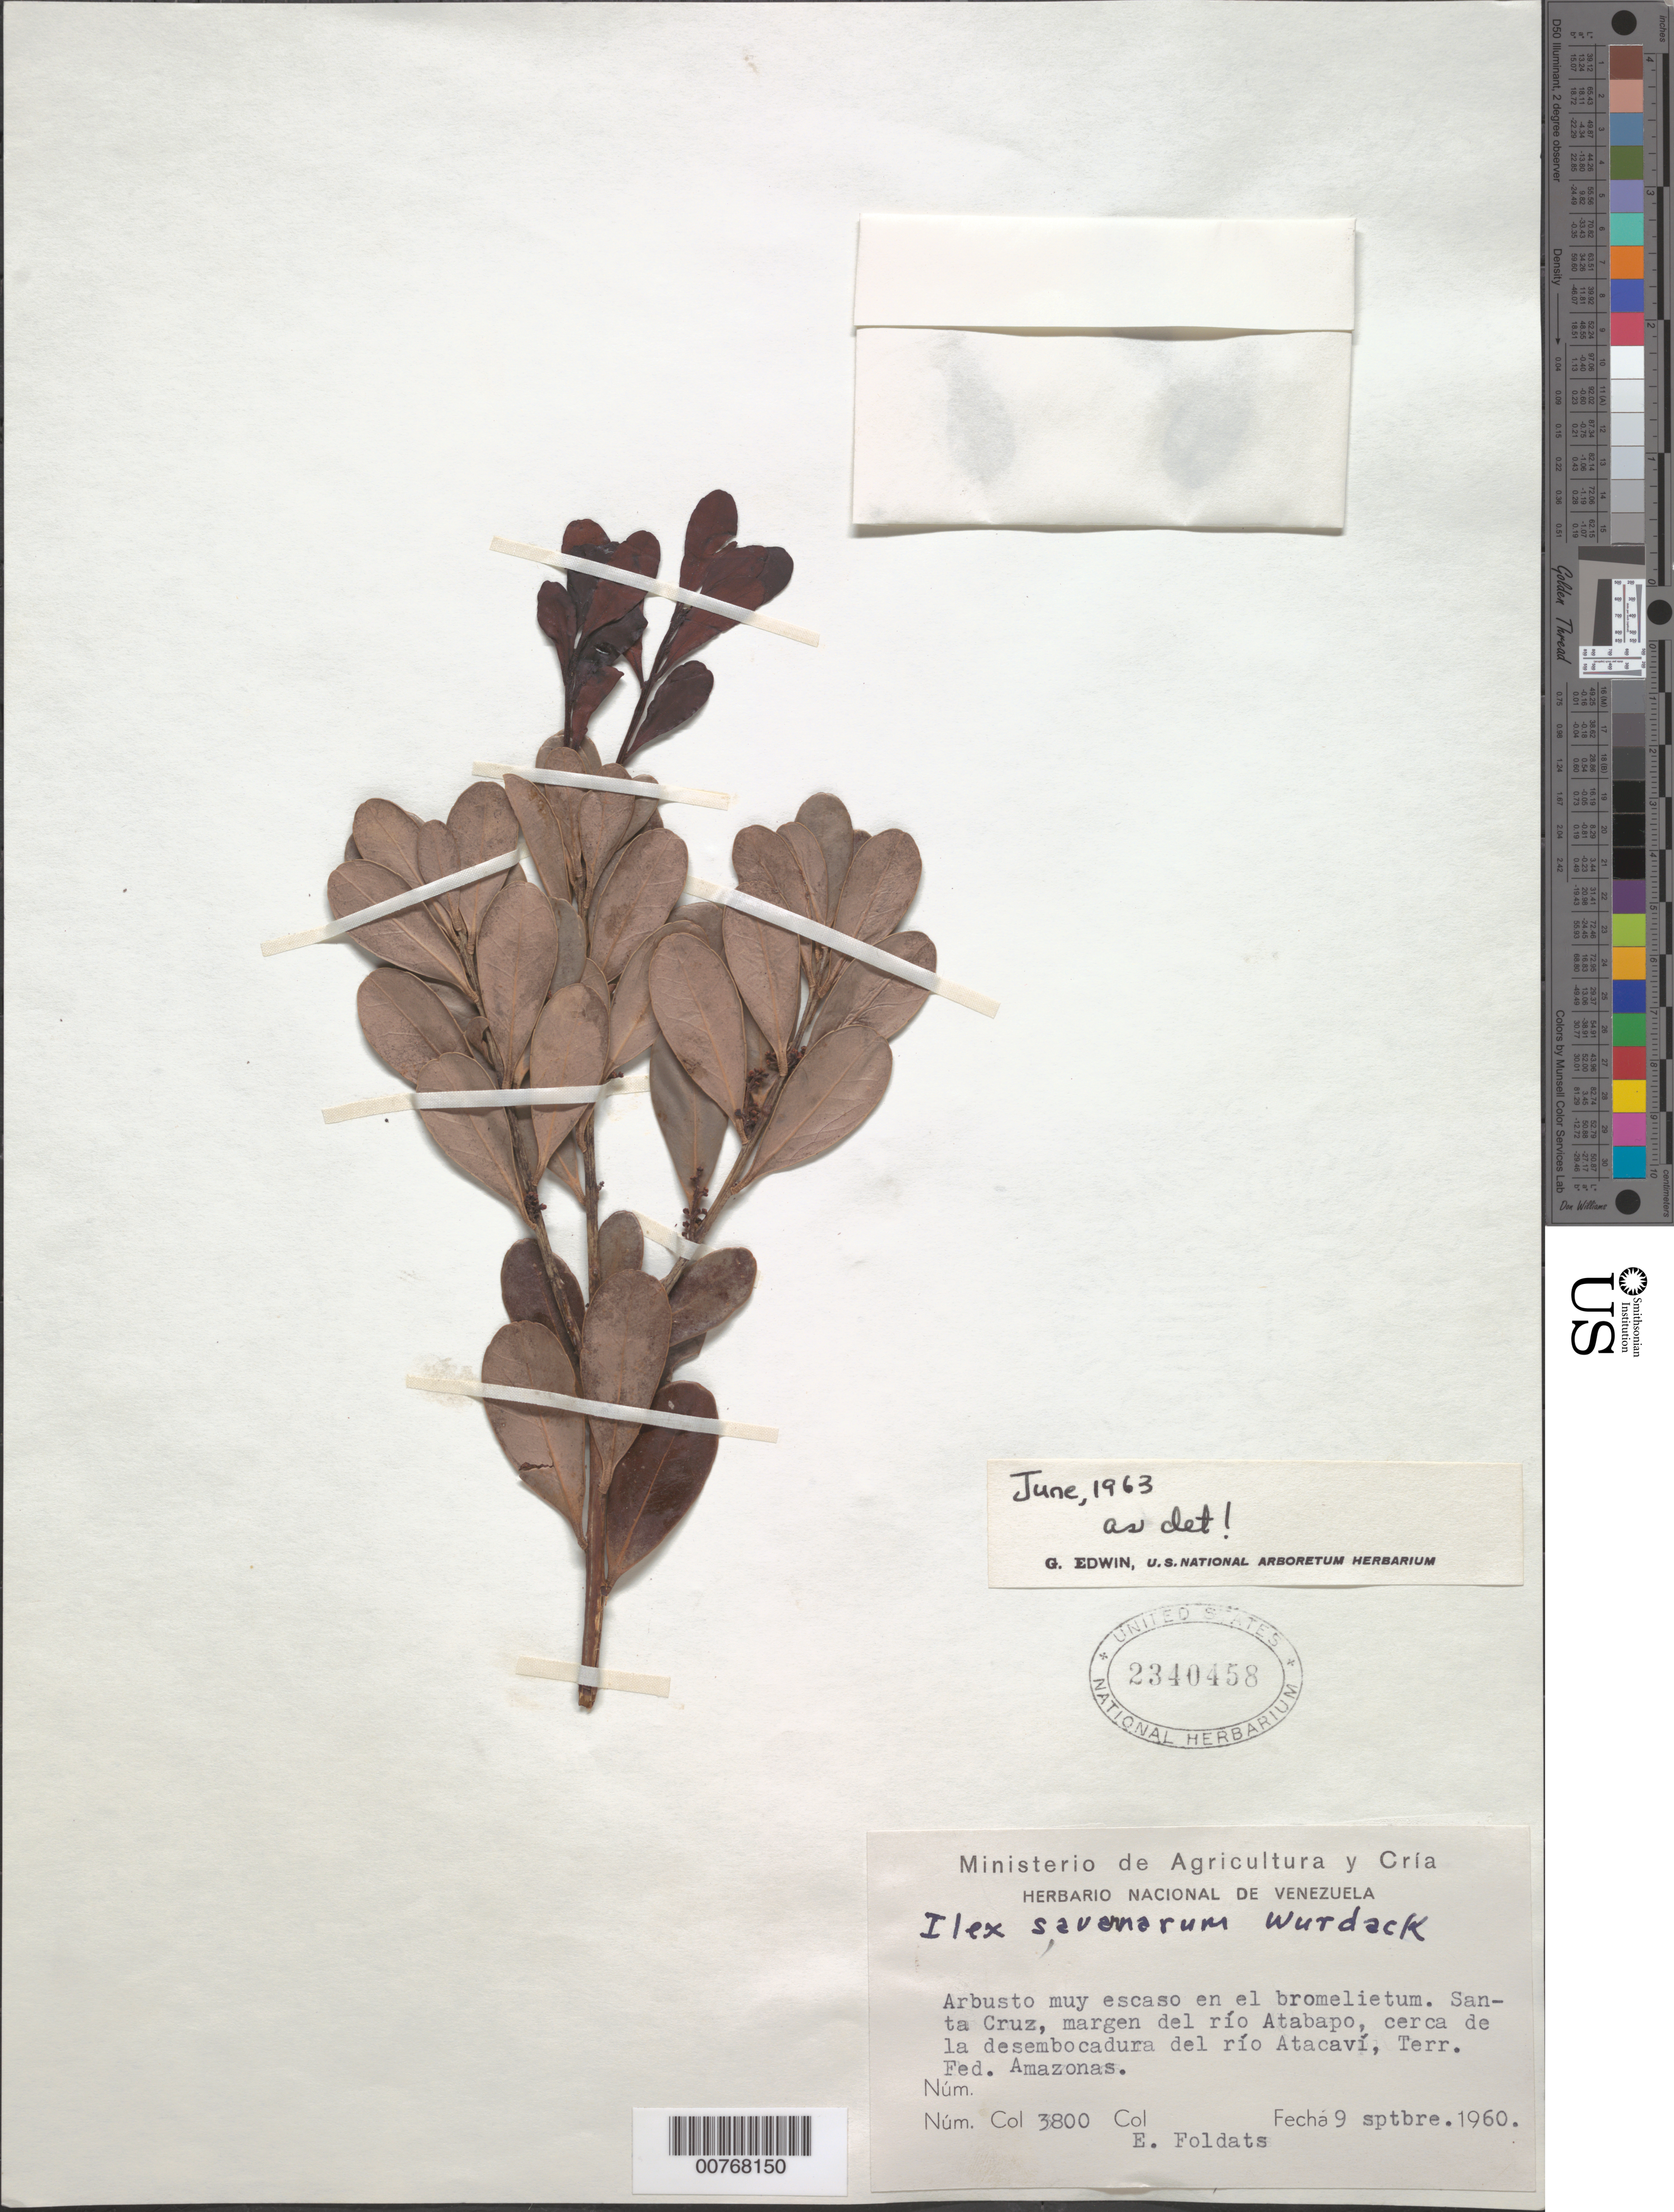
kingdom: Plantae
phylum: Tracheophyta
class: Magnoliopsida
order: Aquifoliales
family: Aquifoliaceae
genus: Ilex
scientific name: Ilex savannarum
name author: Wurdack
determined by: Edwin, G.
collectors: E. Foldats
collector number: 3800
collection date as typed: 9-Sep-60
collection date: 1960-09-09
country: Venezuela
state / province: Amazonas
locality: Santa Cruz, Río Atabapo, cerca de la decembocadura del Río Atacavi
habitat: Bromelietum, margen del Rio Atabapo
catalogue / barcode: US 2340458